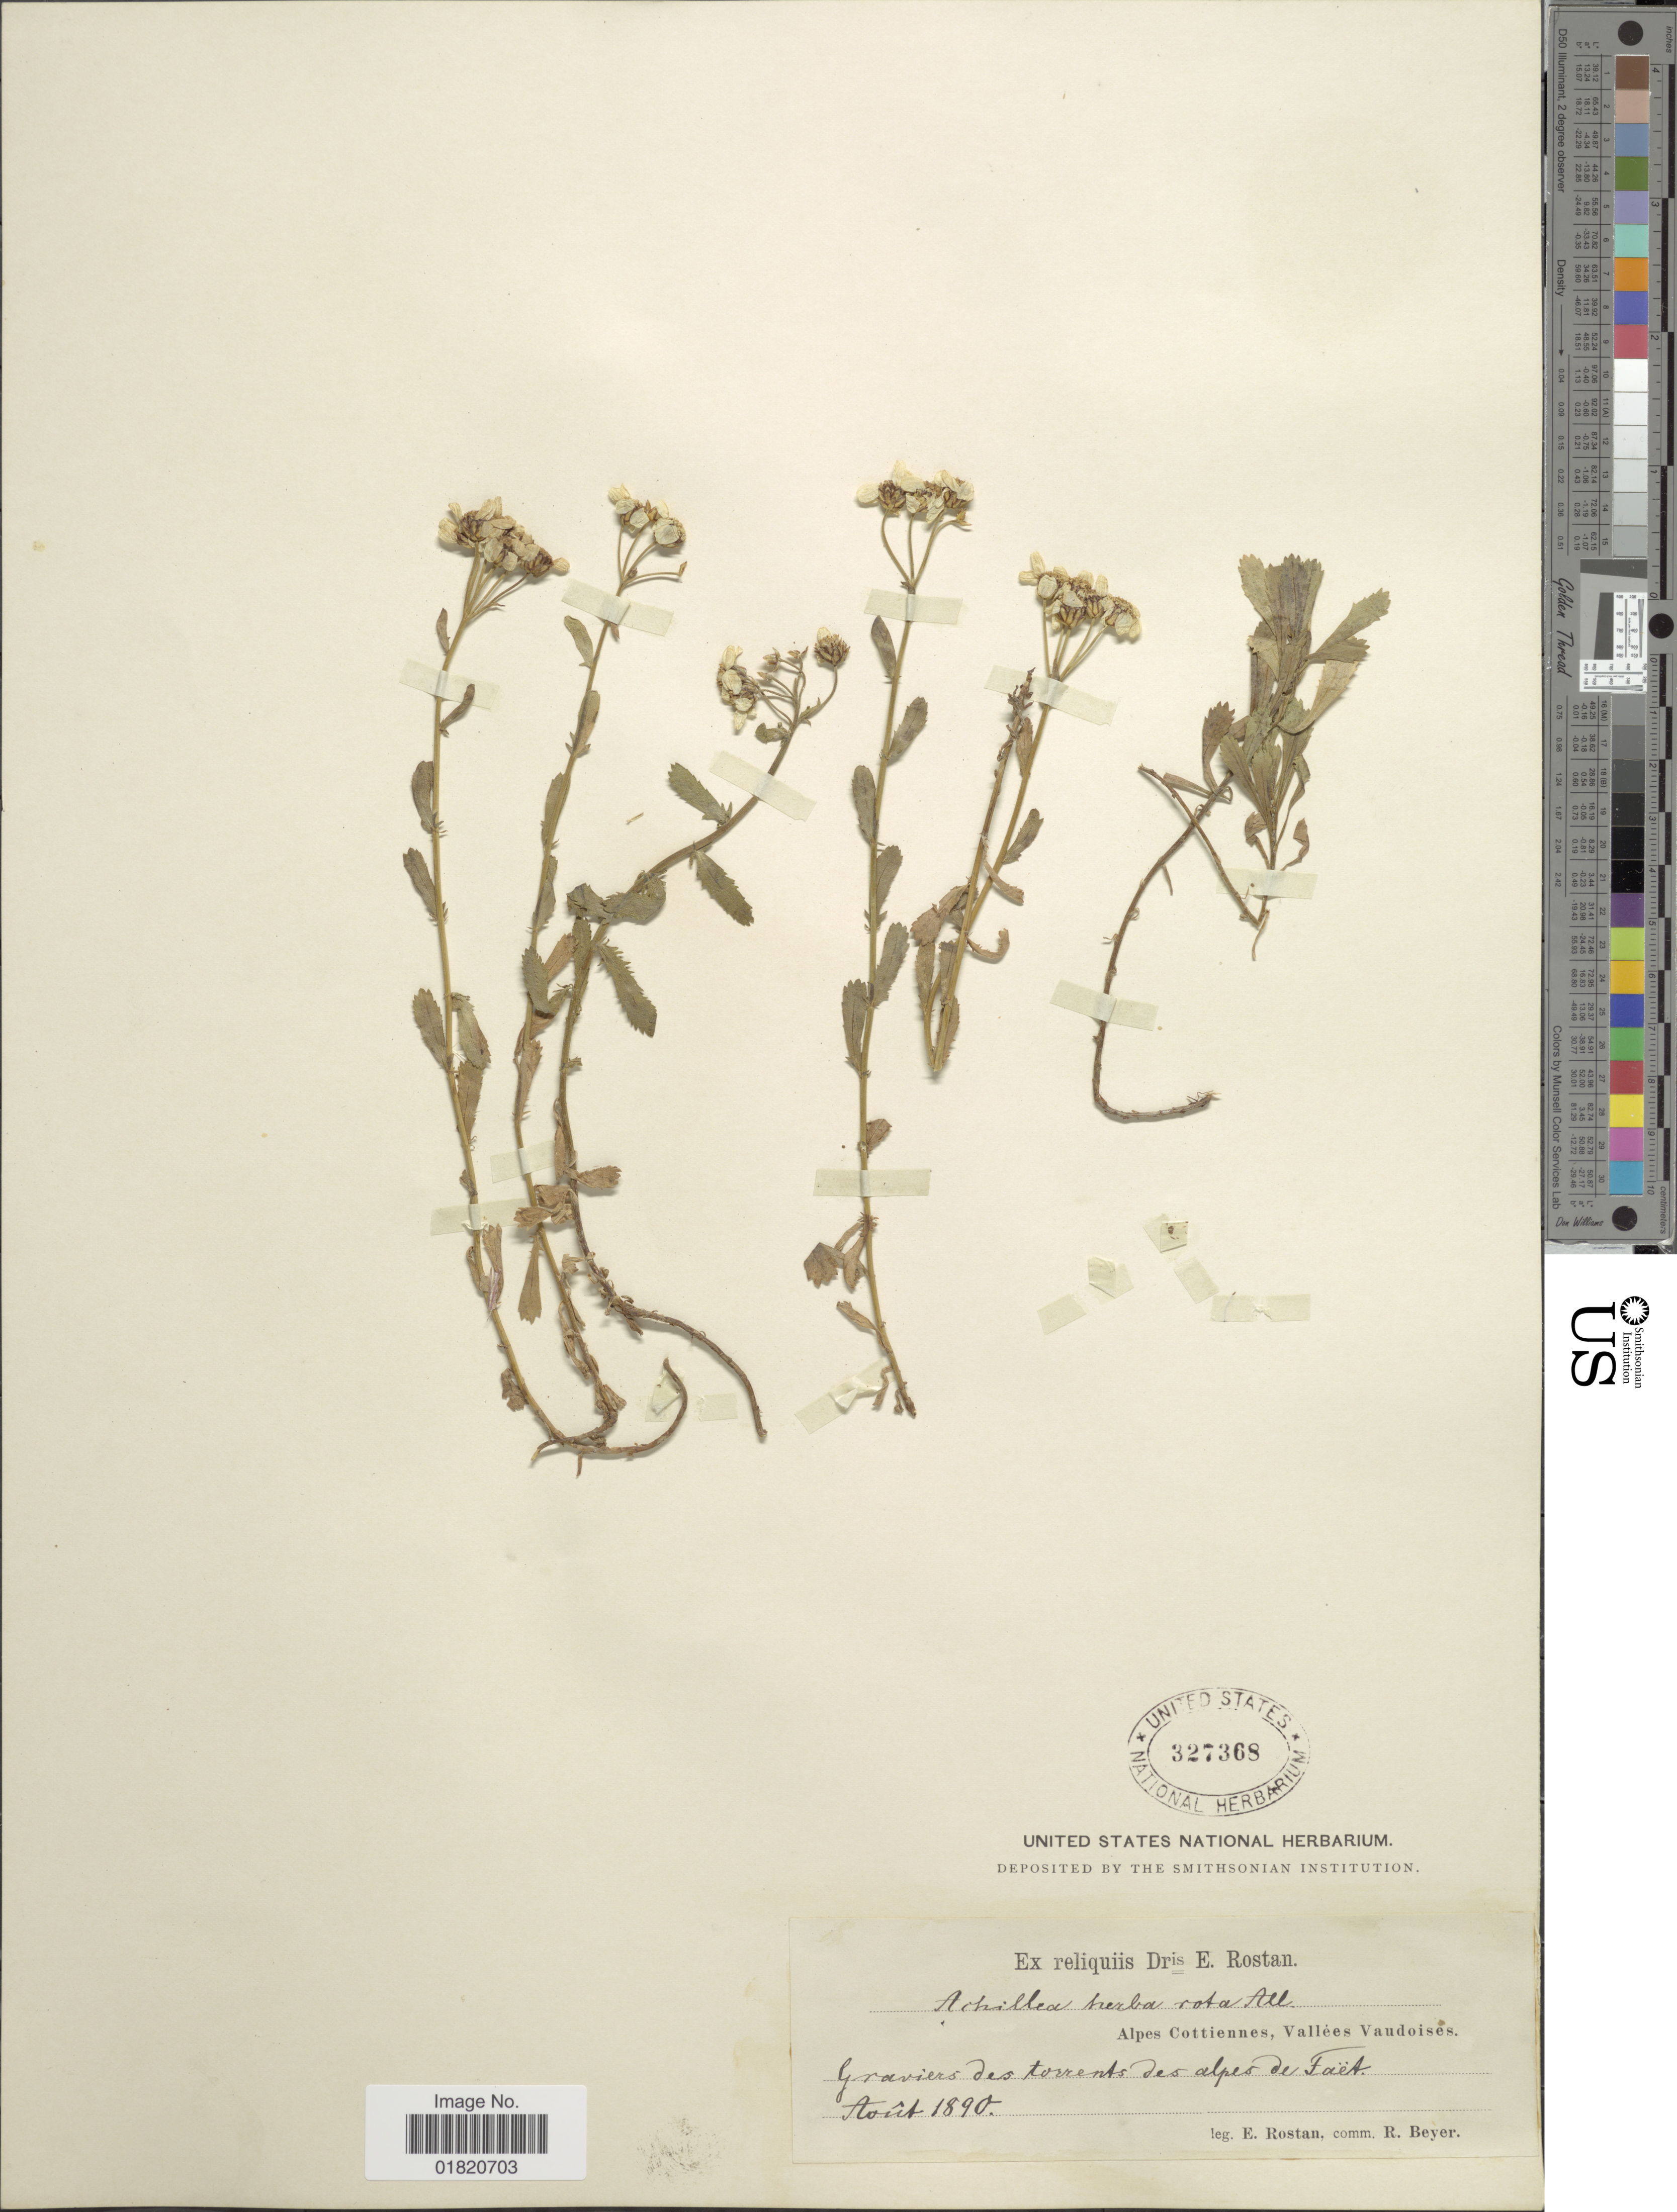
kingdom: Plantae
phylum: Tracheophyta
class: Magnoliopsida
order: Asterales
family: Asteraceae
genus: Achillea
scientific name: Achillea herbarota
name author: All.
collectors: E. Rostan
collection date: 1890-08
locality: Alpes Cottienes, Vallées Vaudoises, Graviers des torrents des alpes de Faët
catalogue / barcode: US 327368